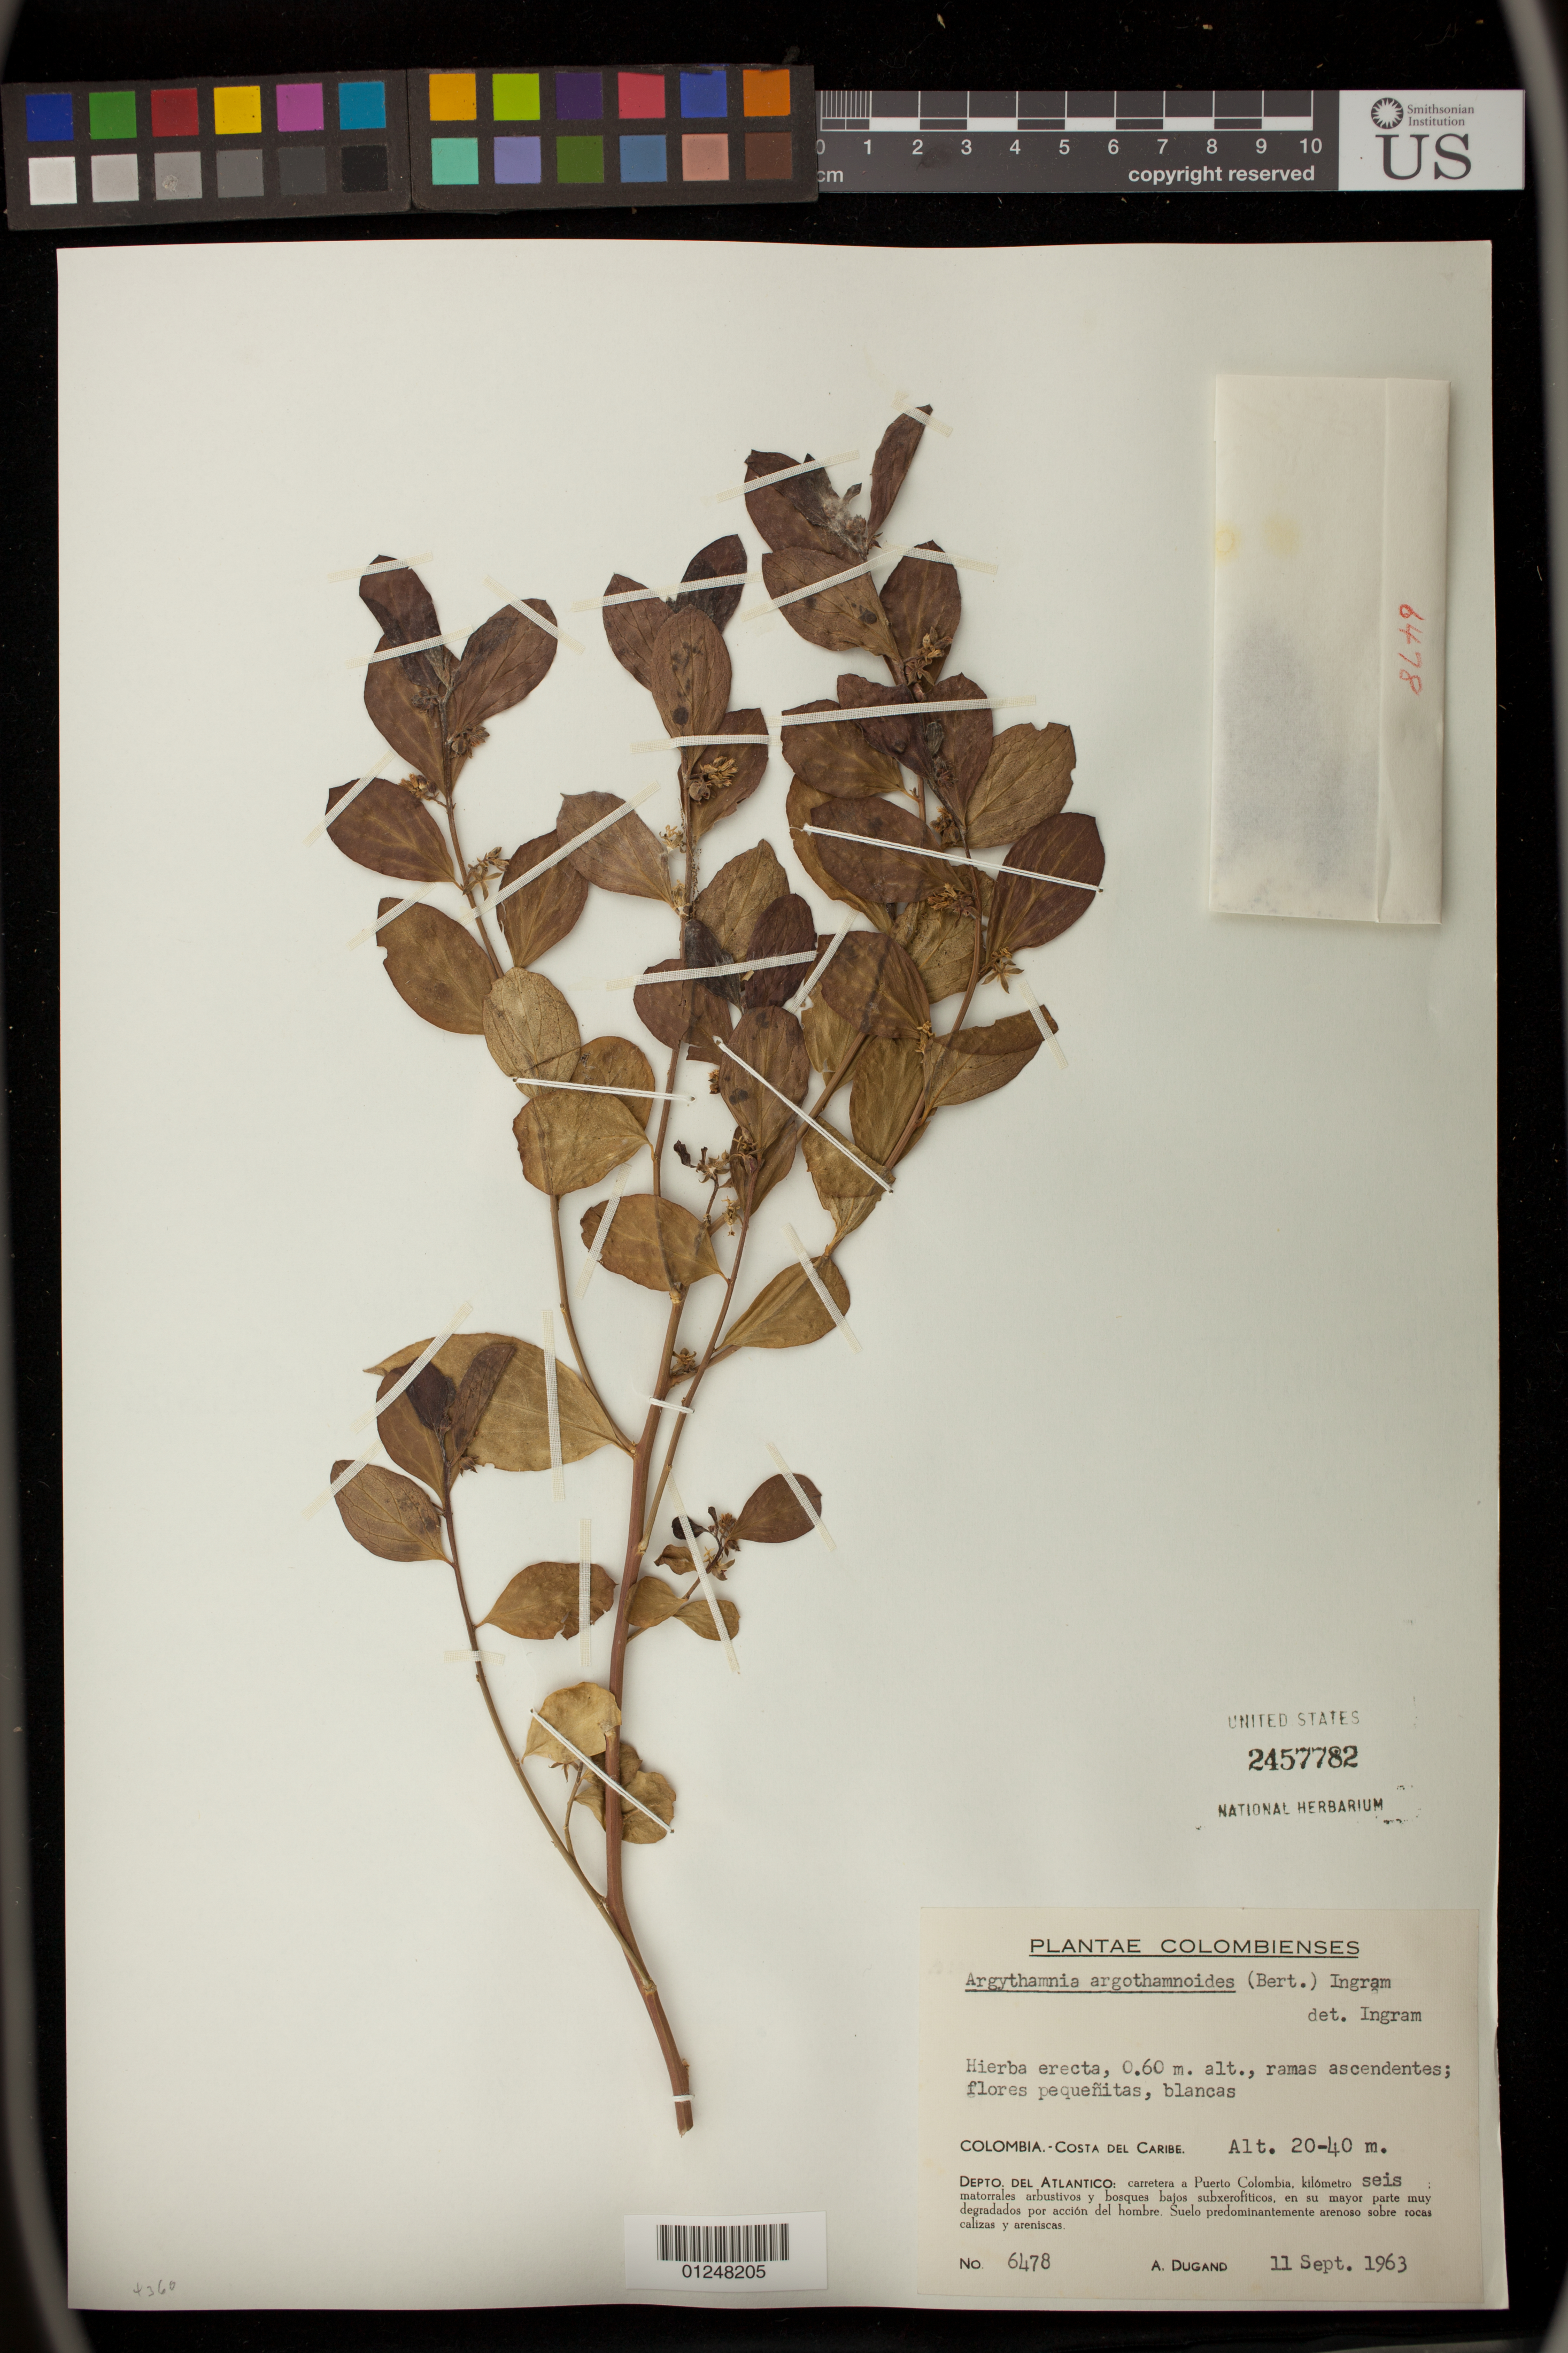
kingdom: Plantae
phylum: Tracheophyta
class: Magnoliopsida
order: Malpighiales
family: Euphorbiaceae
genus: Argythamnia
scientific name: Argythamnia argothamnoides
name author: (Bertero & Spreng.) J.W. Ingram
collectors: A. Dugand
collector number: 6478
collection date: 1963-09-11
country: Colombia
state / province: Atlantico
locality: Depto. del Atlantico: carretera a Puerto Colombia, kilometro seis. Costa del Caribe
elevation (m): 20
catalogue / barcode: US 2457782